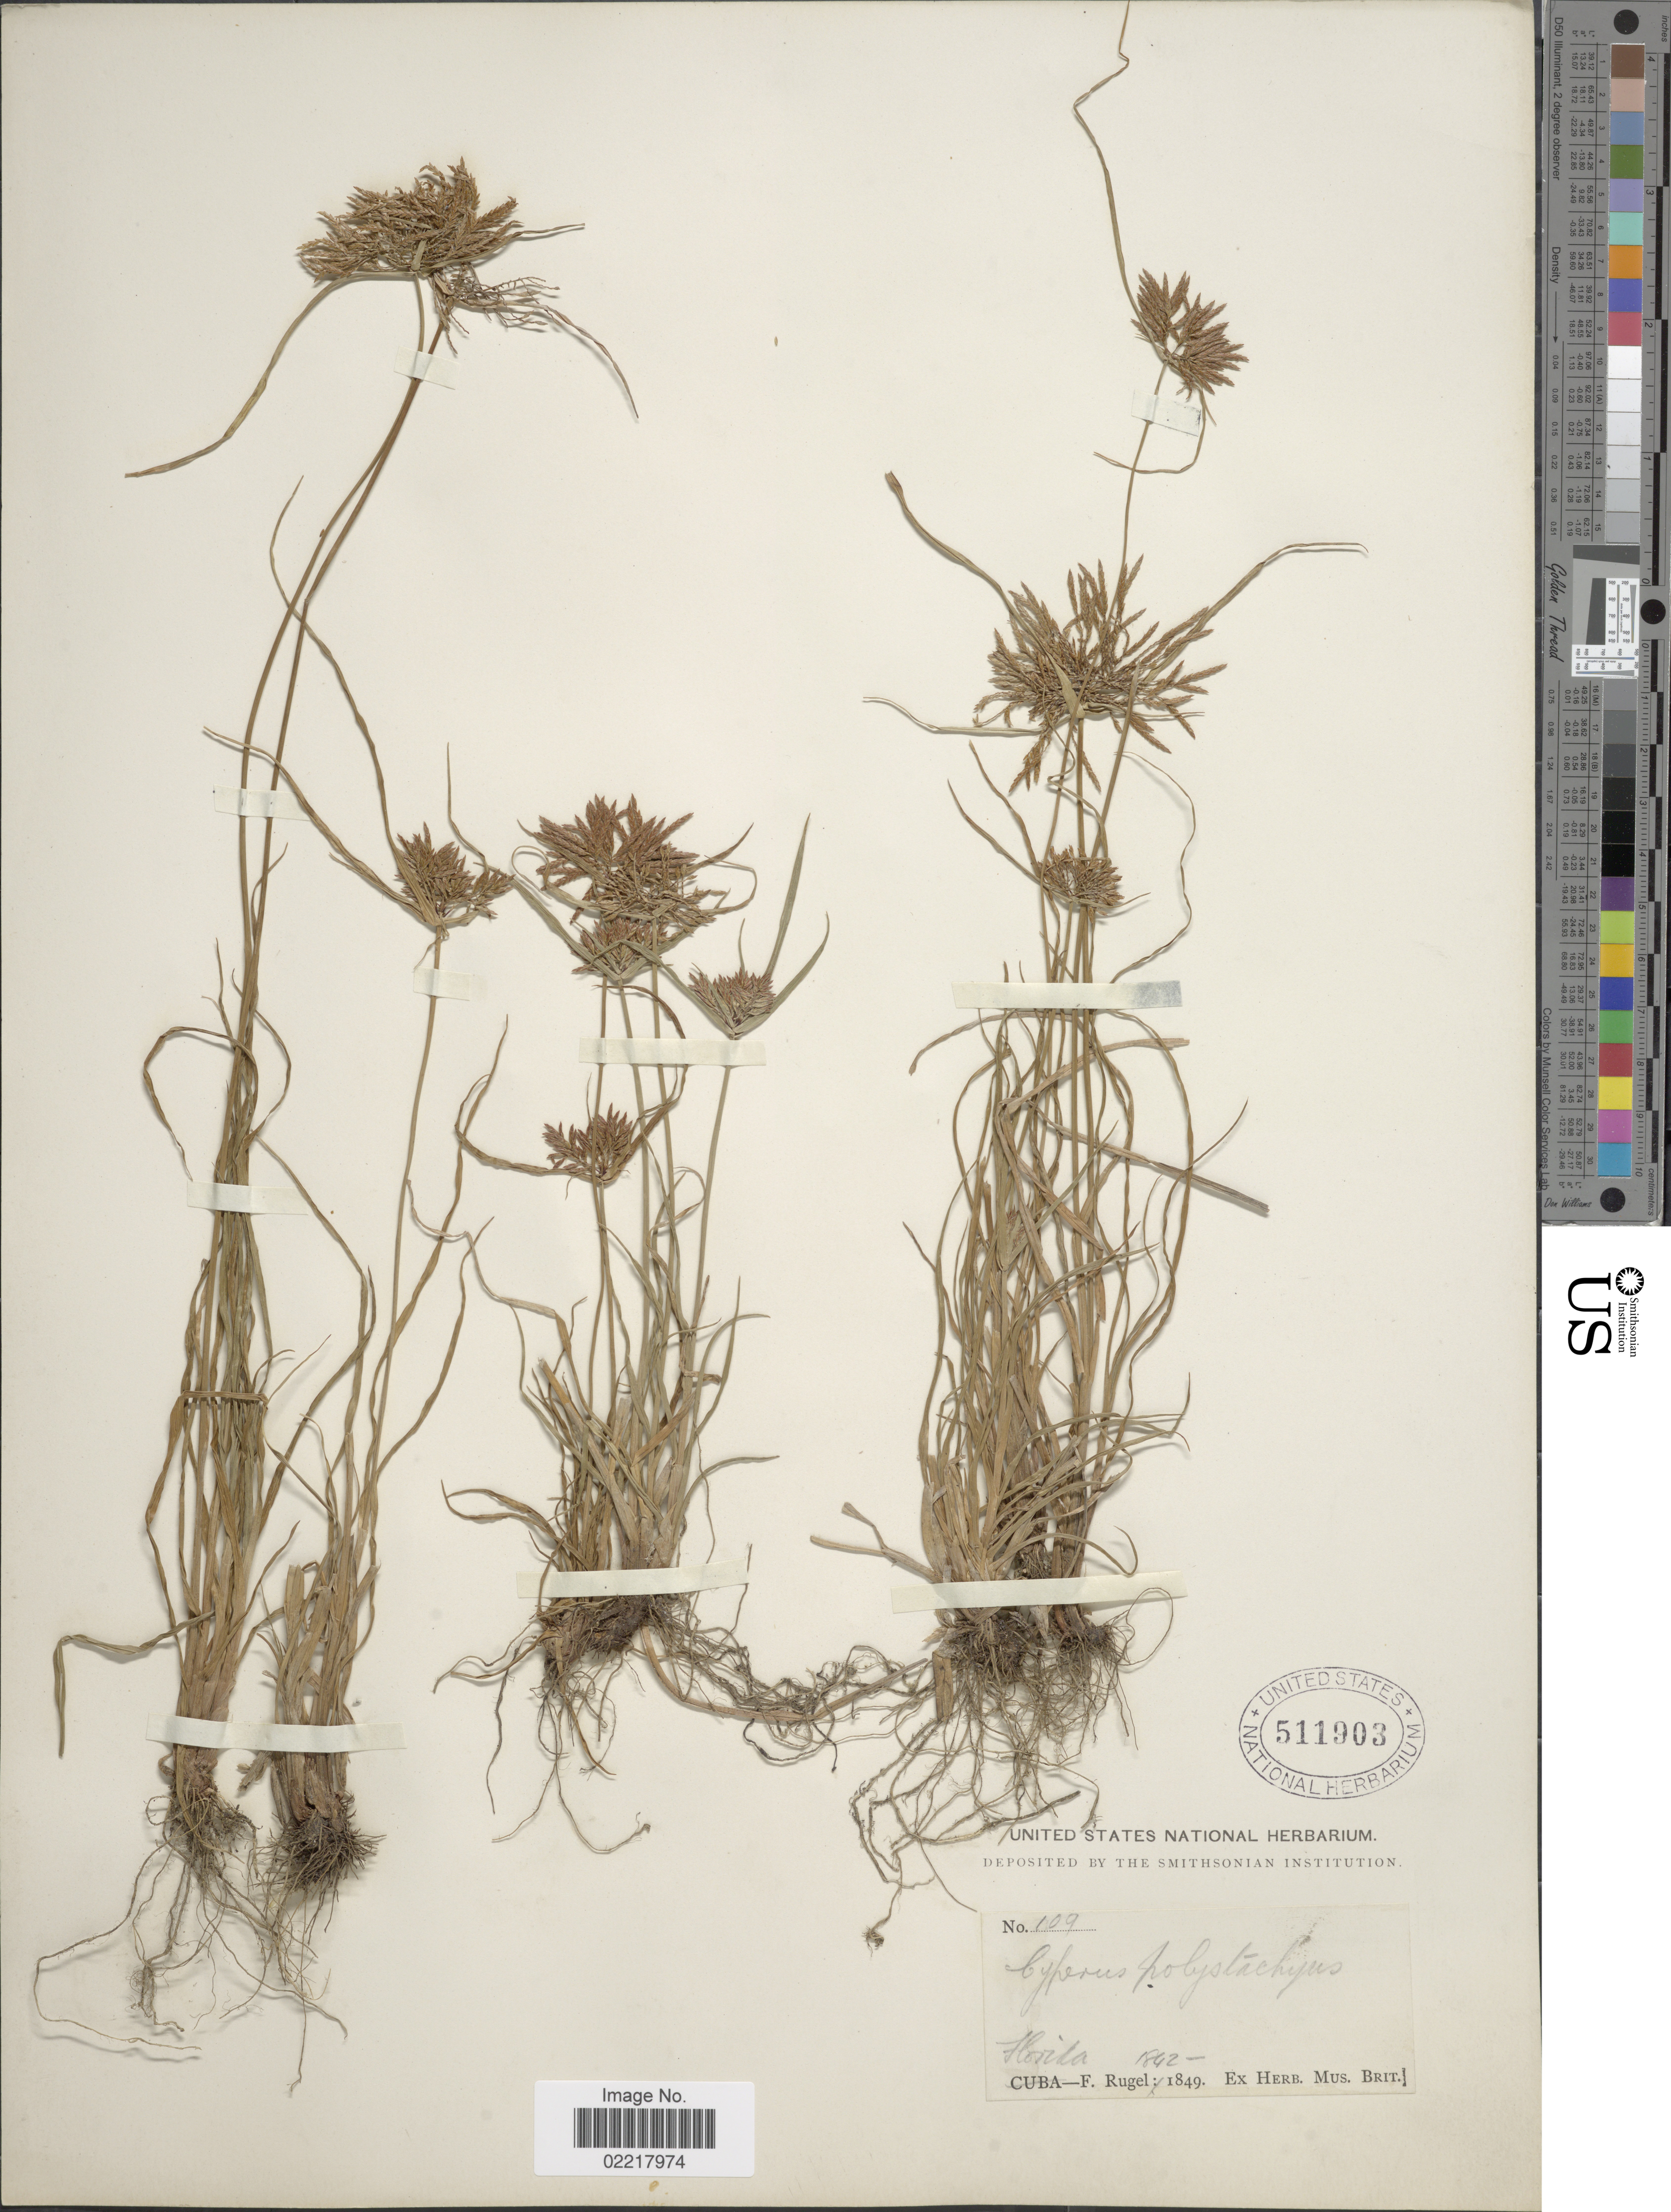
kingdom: Plantae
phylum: Tracheophyta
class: Liliopsida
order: Poales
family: Cyperaceae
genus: Cyperus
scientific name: Cyperus polystachyos var. texensis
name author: (Torr.) Fernald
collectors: F. Rugel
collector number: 109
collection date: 1842/1849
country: United States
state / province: Florida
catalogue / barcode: US 511903